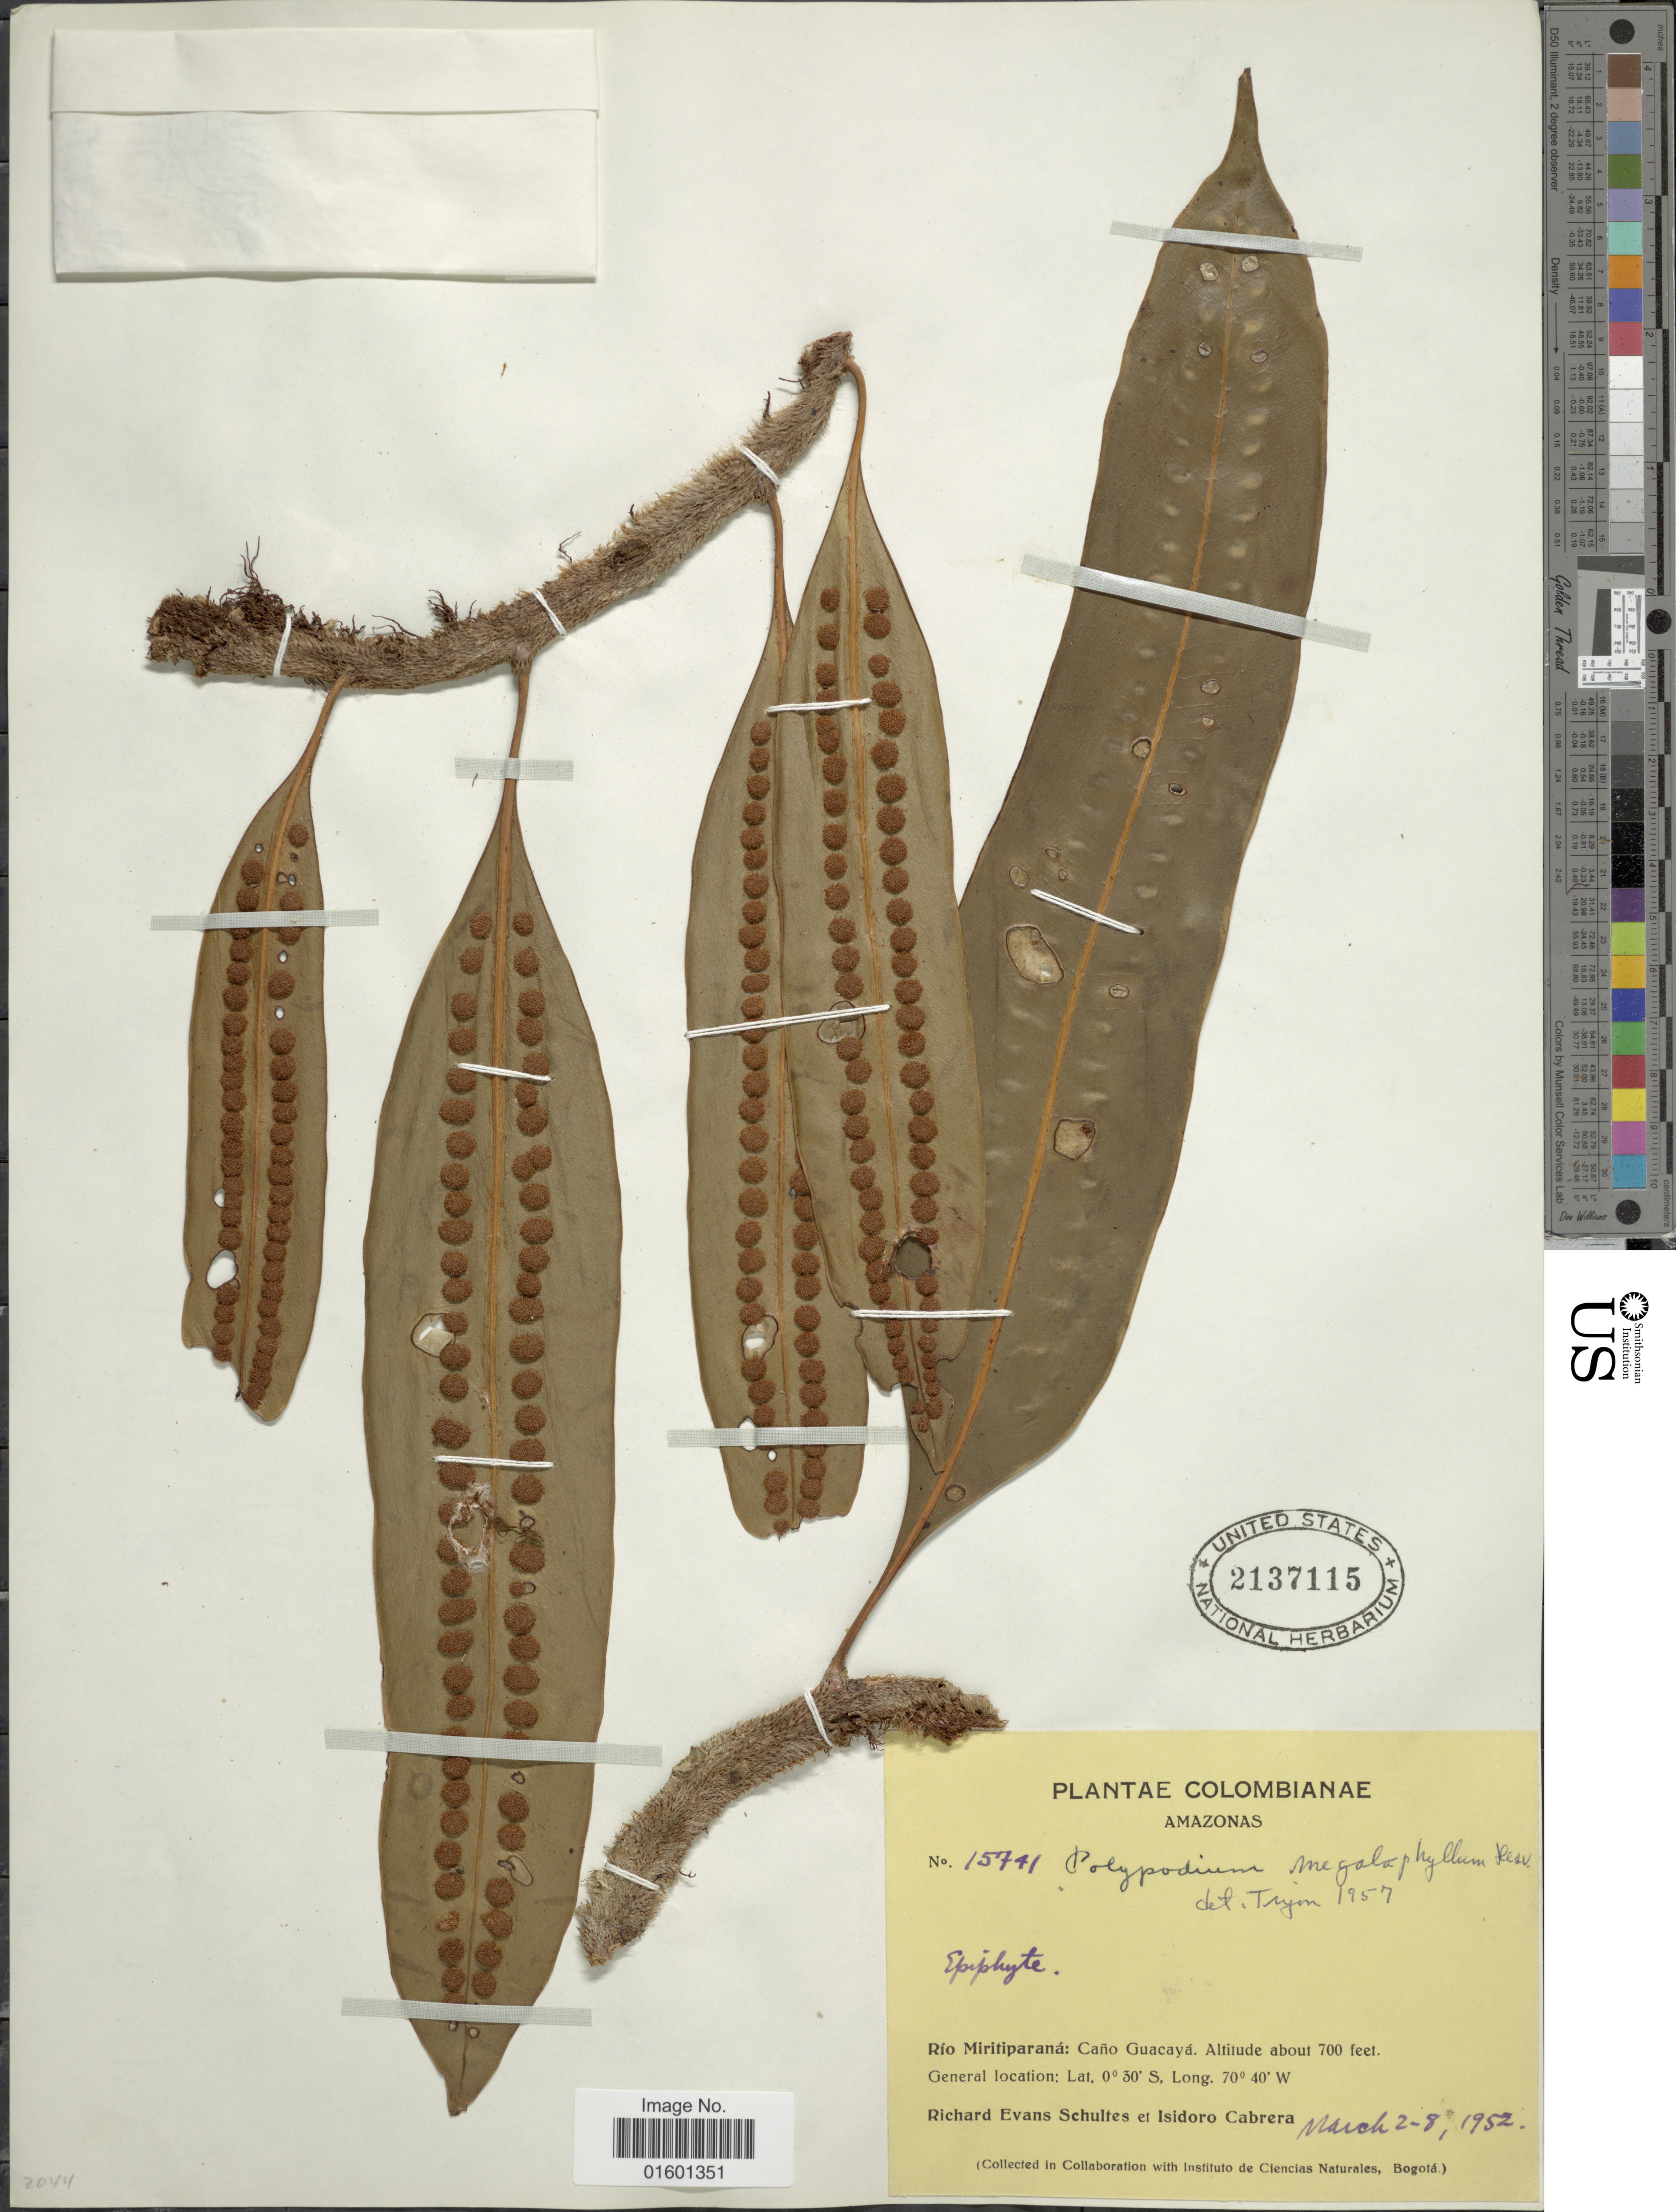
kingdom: Plantae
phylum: Tracheophyta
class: Polypodiopsida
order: Polypodiales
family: Polypodiaceae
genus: Microgramma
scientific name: Microgramma megalophylla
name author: (Desv.) de la Sota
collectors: R. E. Schultes & I. Cabrera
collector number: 15741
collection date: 1952-03-02/1952-03-08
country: Colombia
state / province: Amazônas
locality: Rio Miritiparana: Cano Guacaya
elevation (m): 213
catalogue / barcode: US 2137115